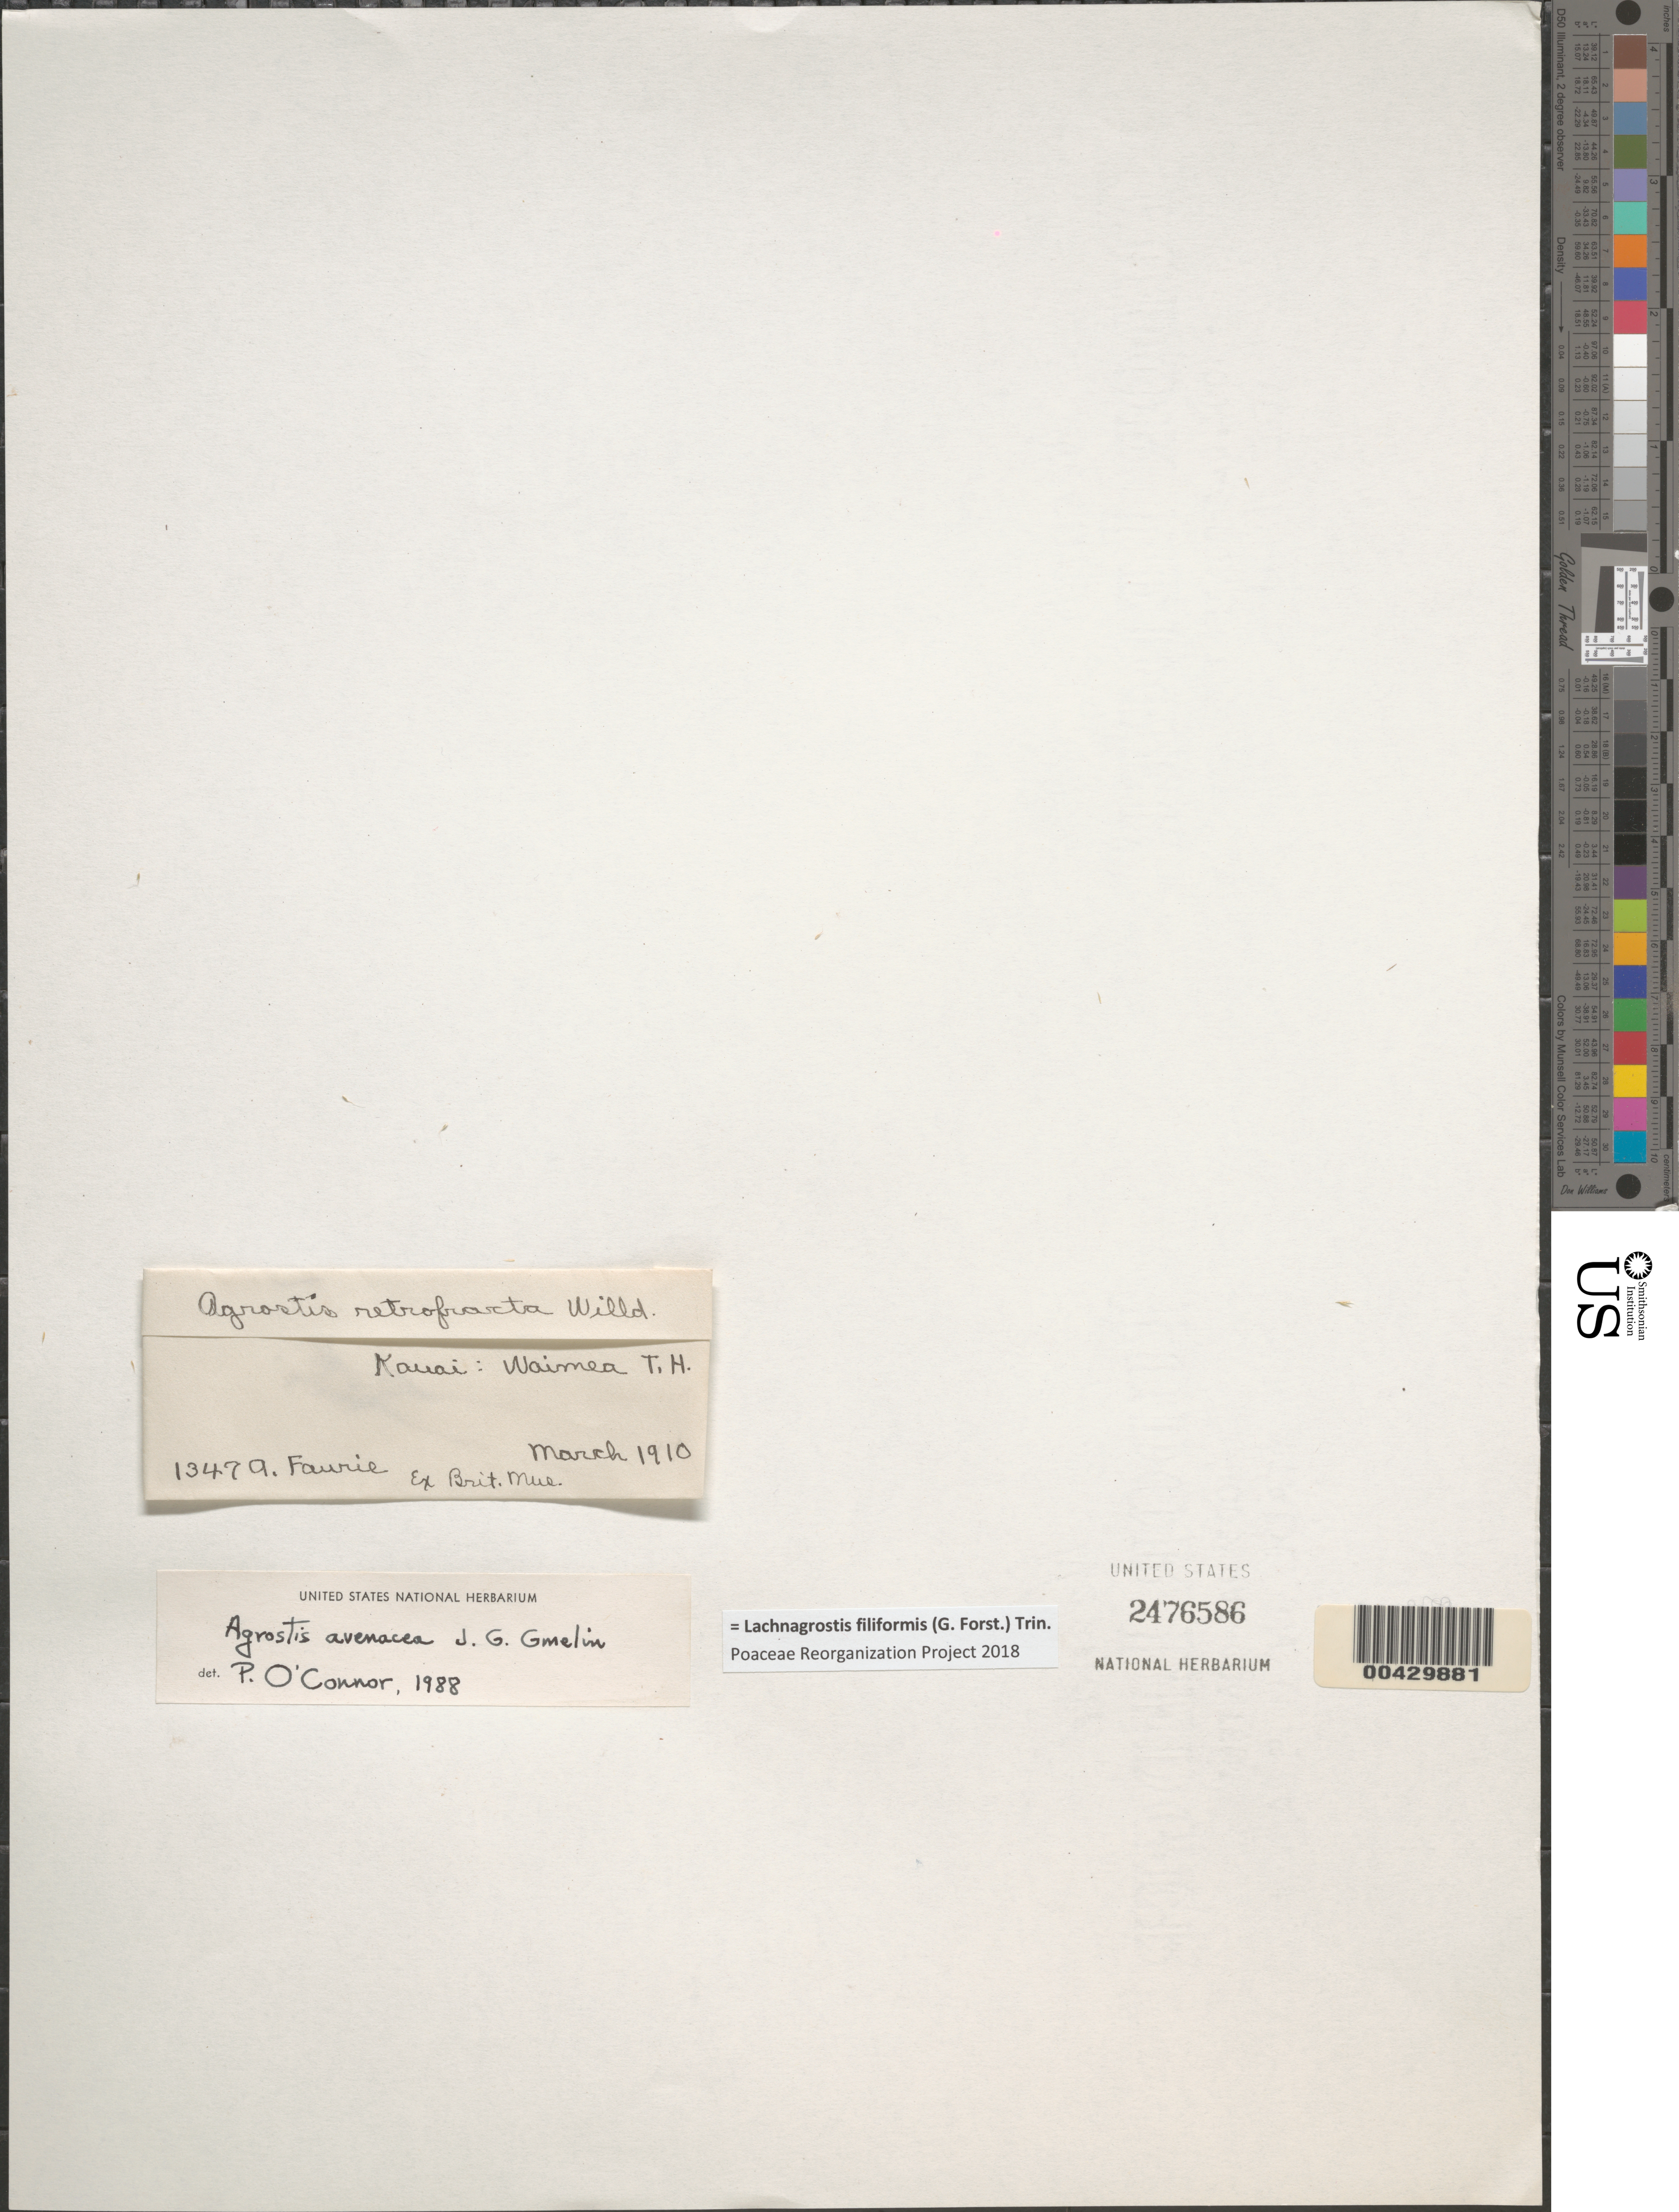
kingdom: Plantae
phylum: Tracheophyta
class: Liliopsida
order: Poales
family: Poaceae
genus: Lachnagrostis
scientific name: Lachnagrostis filiformis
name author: (J.R. Forst.) Trin.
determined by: Poaceae Reorganization Project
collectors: A. Faurie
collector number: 1347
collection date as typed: Mar 1910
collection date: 1910-03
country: United States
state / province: Hawaii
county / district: Kauai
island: Kaua'i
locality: Waimea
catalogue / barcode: US 2476586